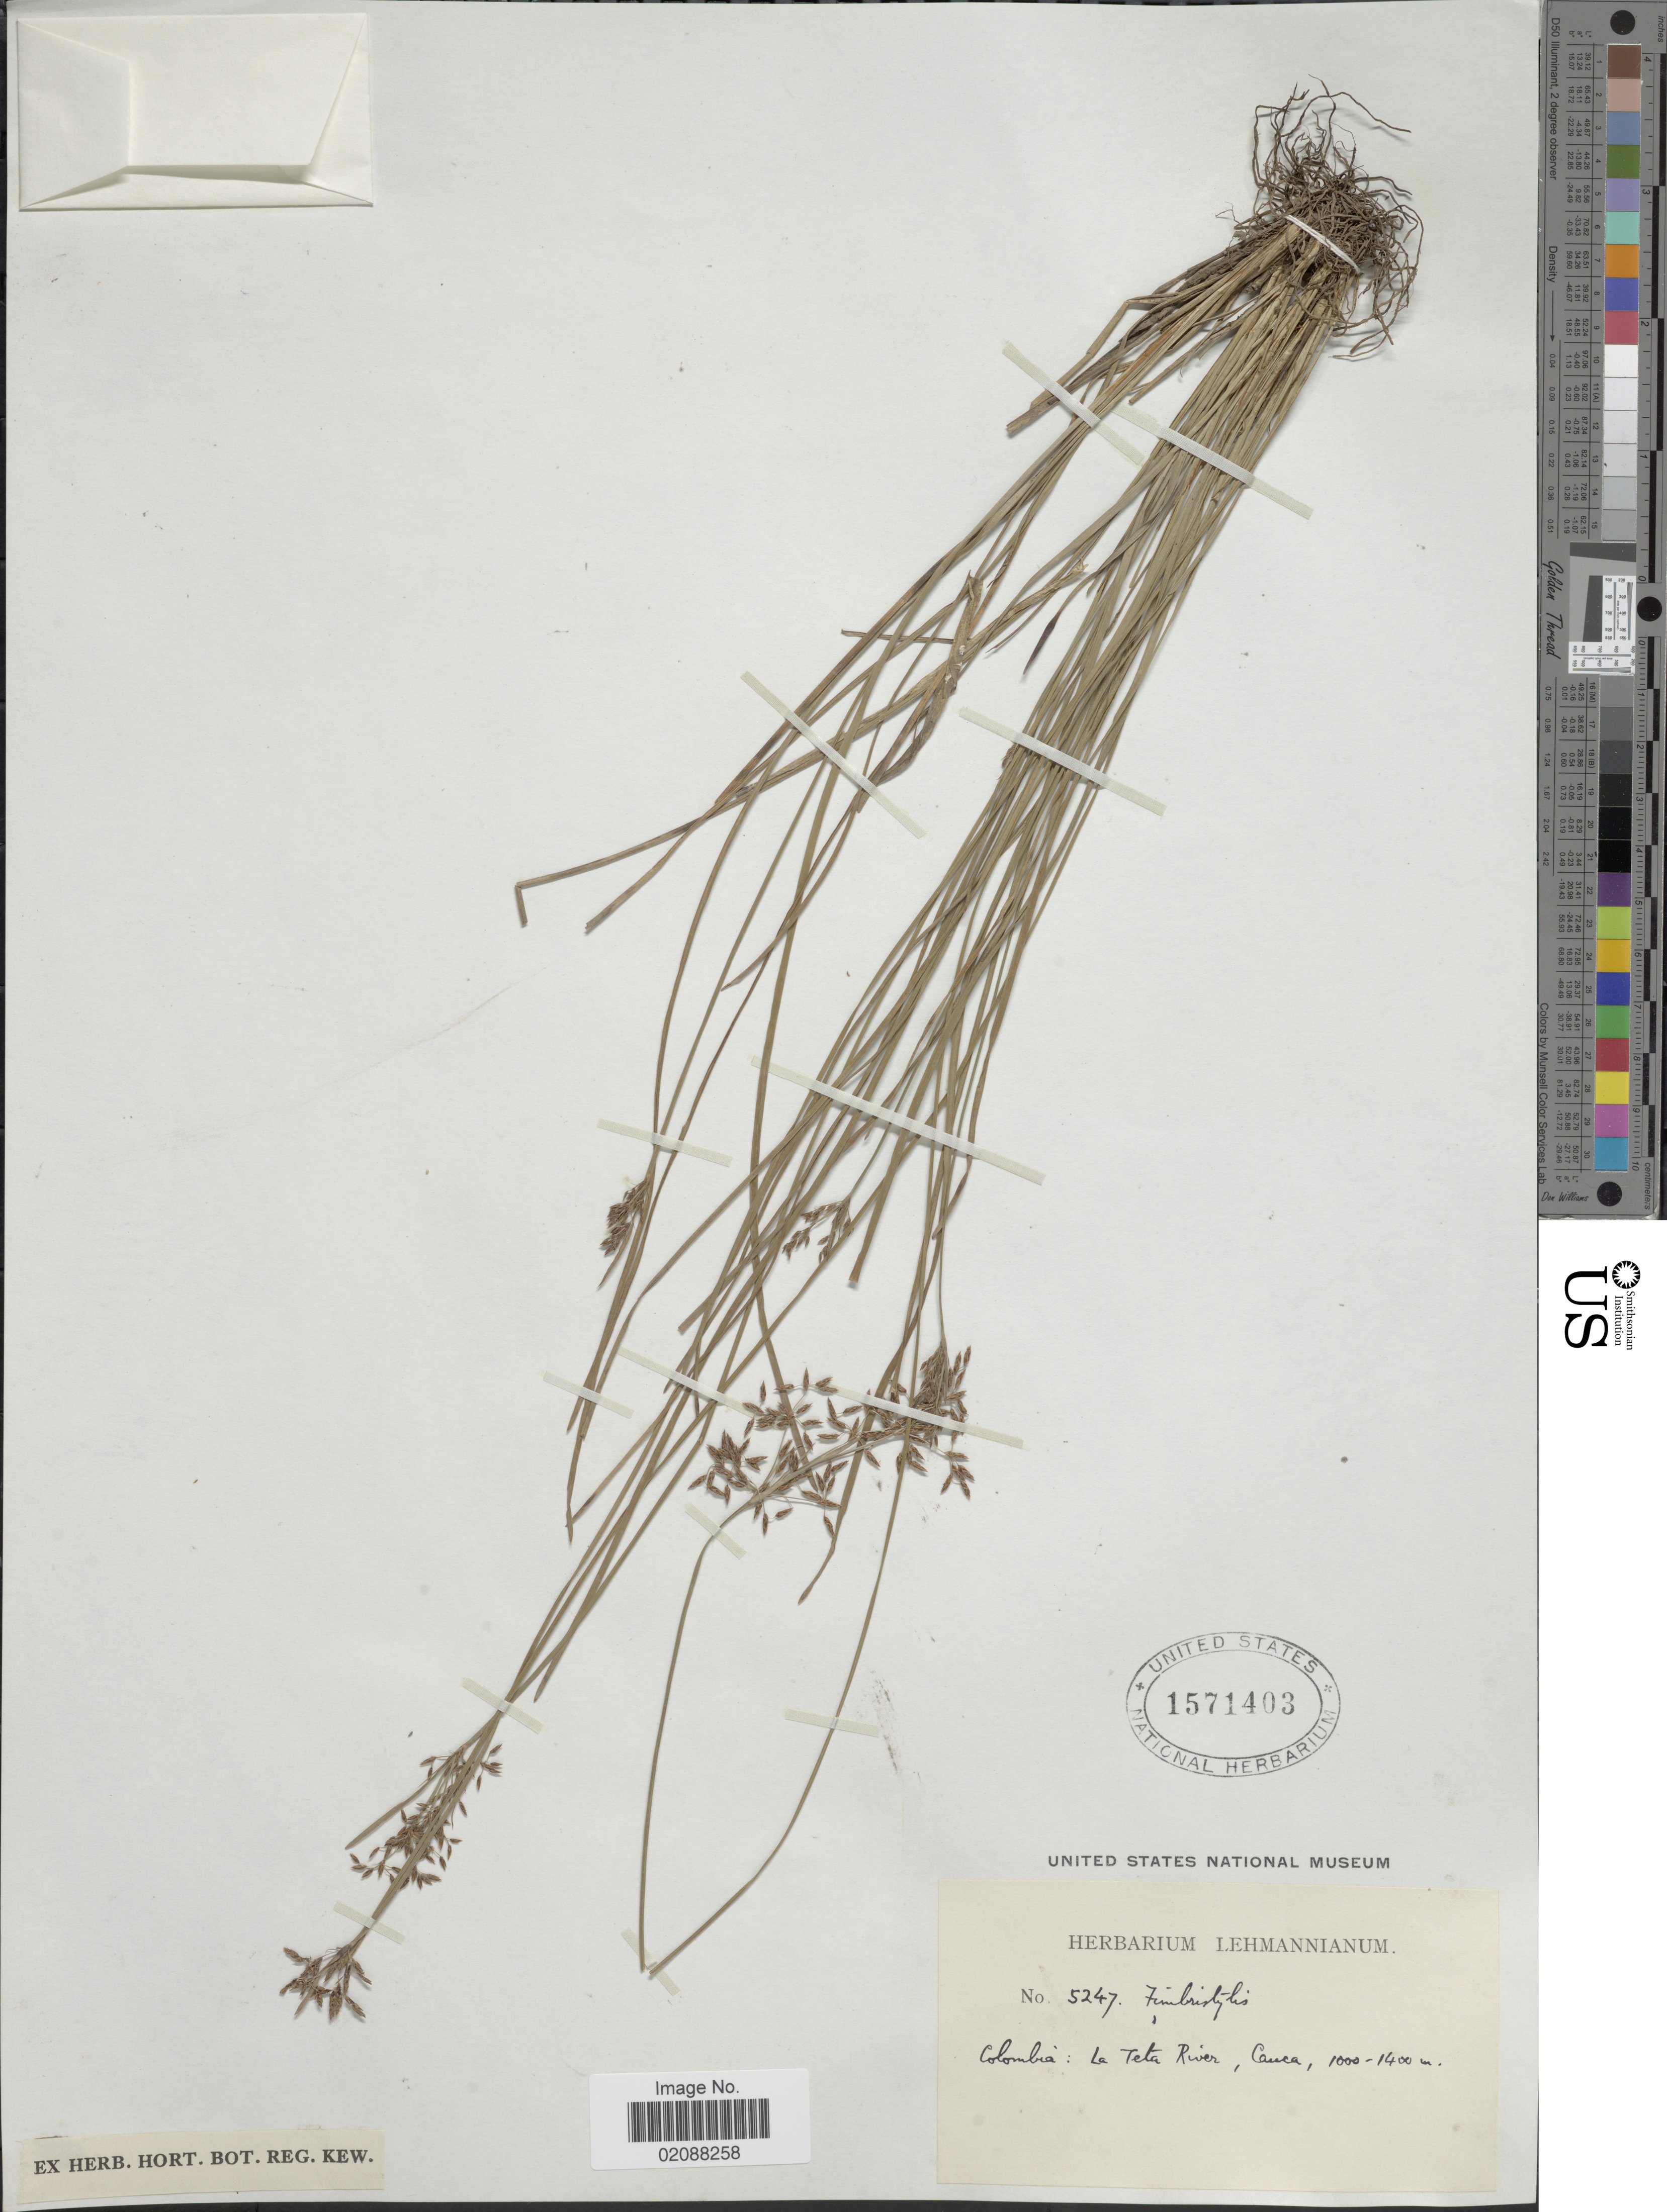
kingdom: Plantae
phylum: Tracheophyta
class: Liliopsida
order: Poales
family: Cyperaceae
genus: Fimbristylis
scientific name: Fimbristylis complanata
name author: (Retz.) Link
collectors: ex herb. Lehmannianum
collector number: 5247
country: Colombia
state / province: Cauca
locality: La Teta River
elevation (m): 1000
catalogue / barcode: US 1571403